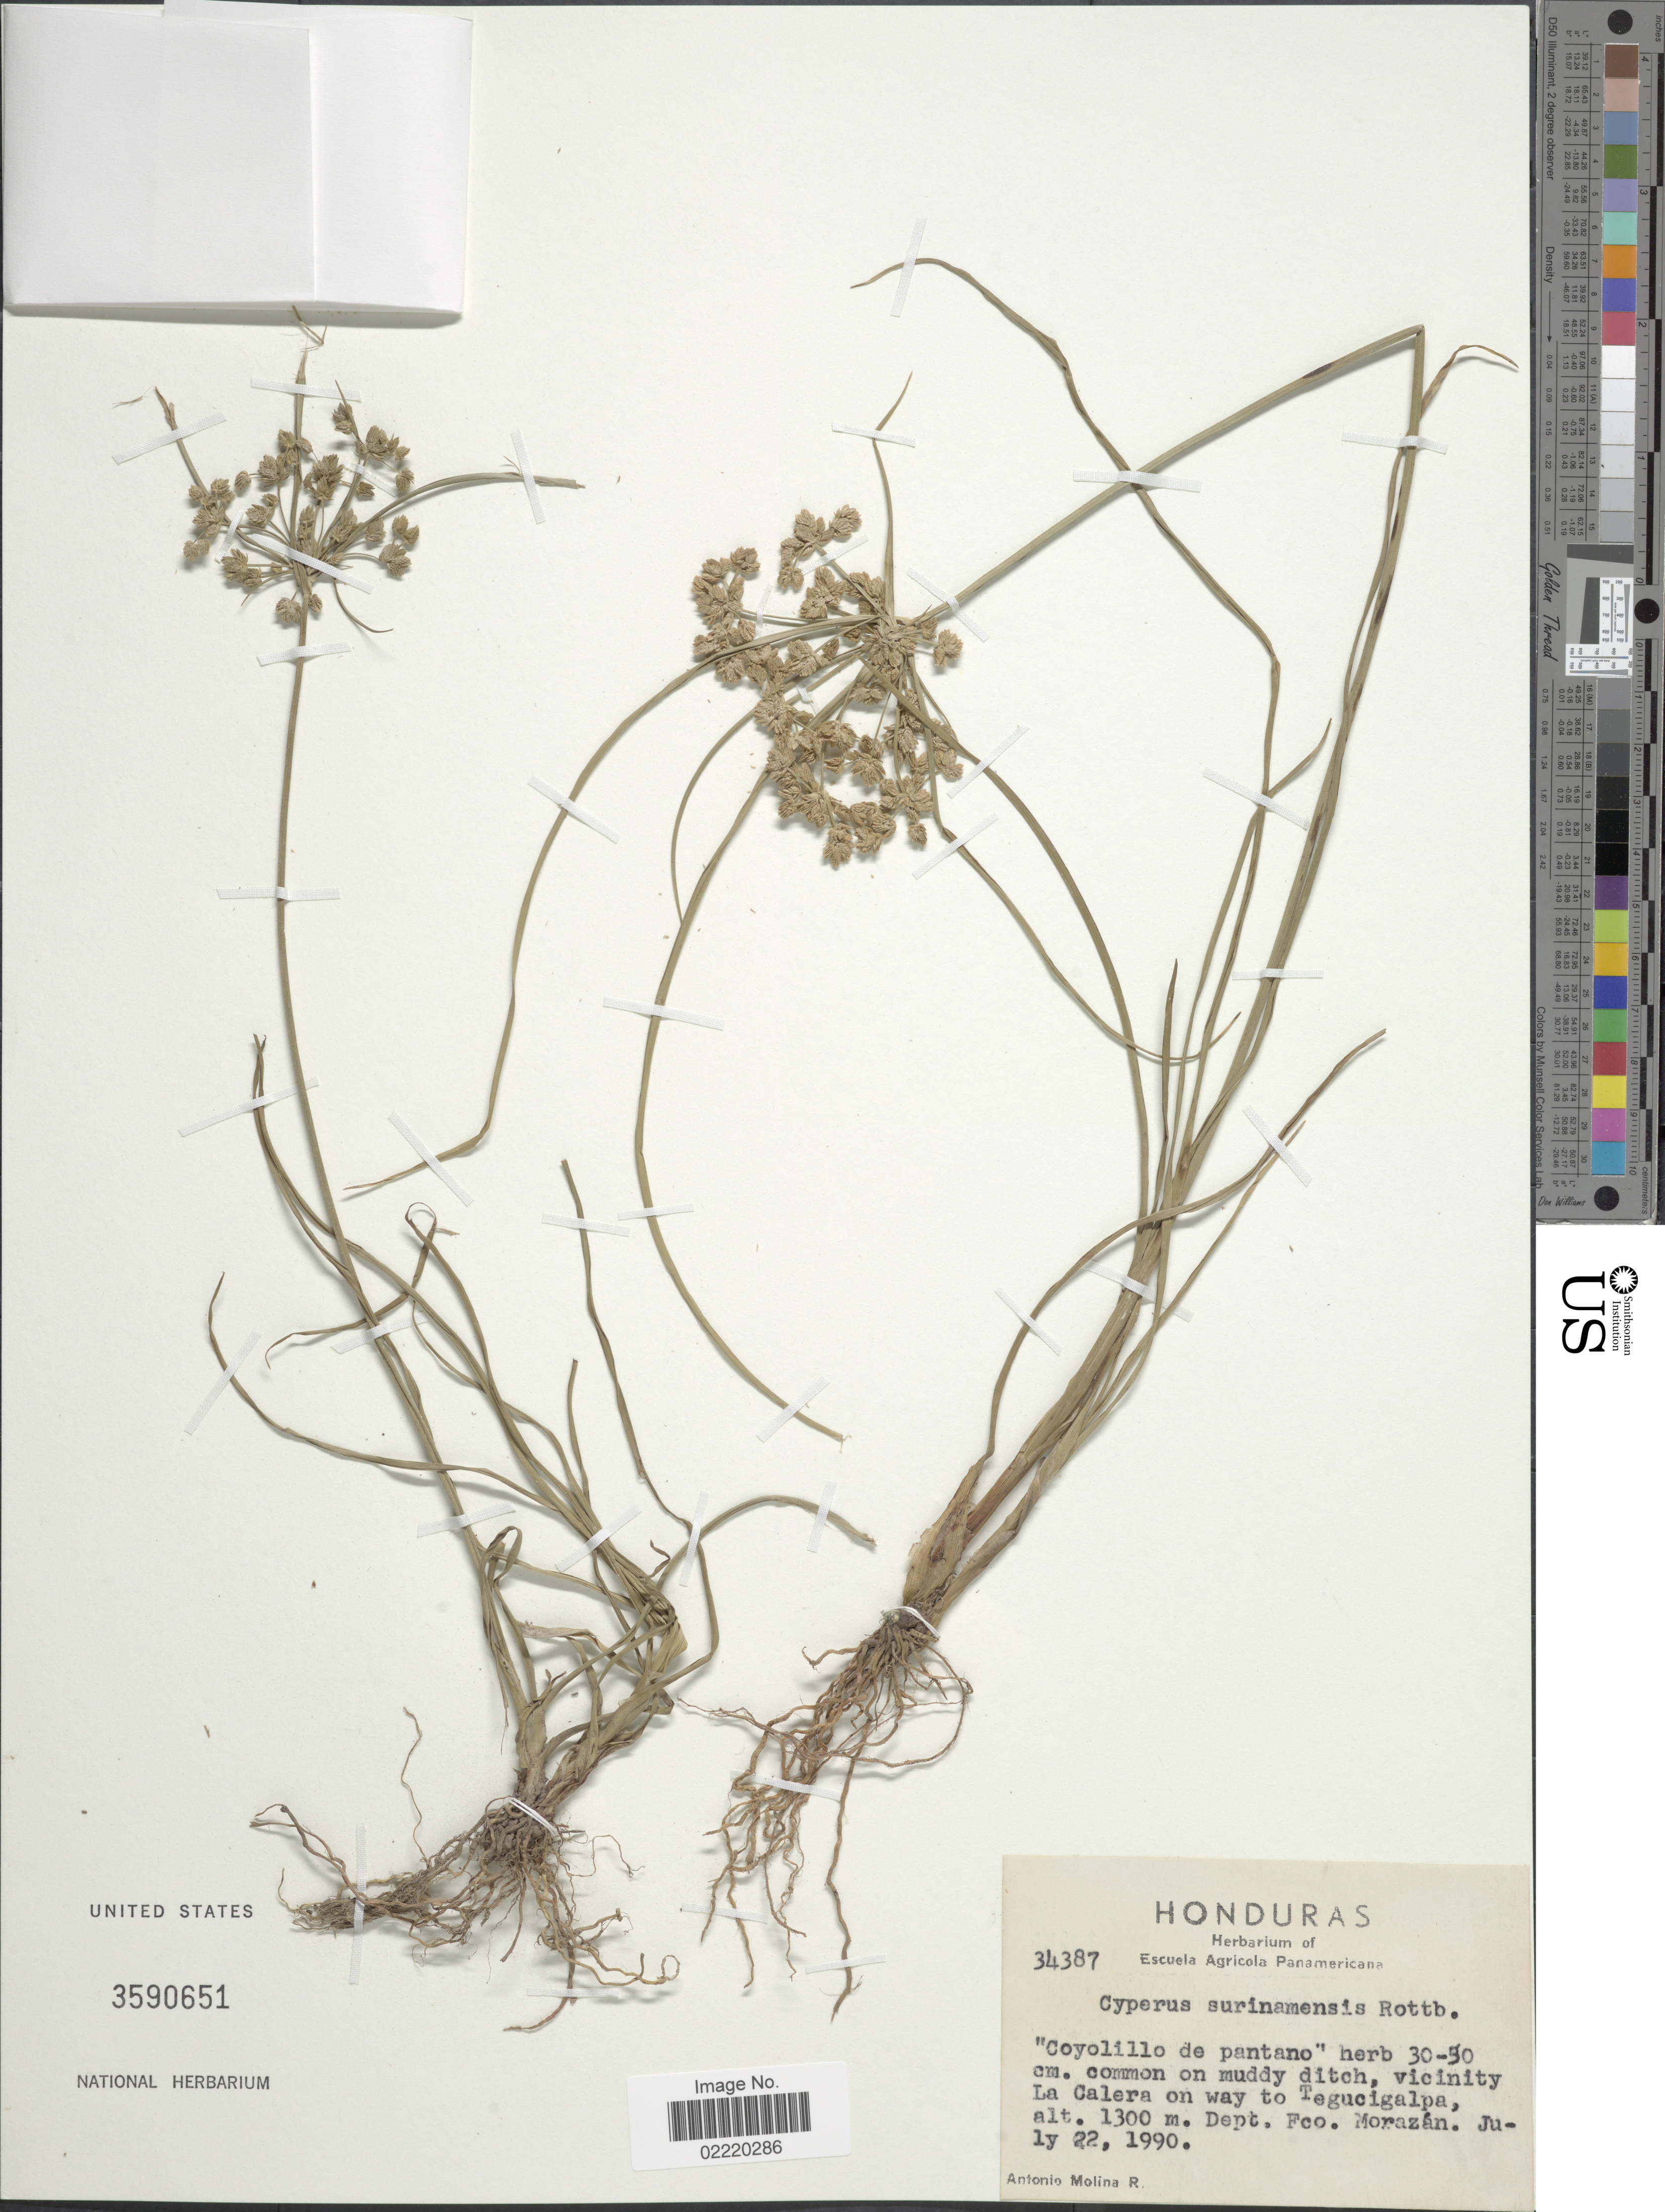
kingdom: Plantae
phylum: Tracheophyta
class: Liliopsida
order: Poales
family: Cyperaceae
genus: Cyperus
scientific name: Cyperus surinamensis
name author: Rottb.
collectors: A. Molina R.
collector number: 34387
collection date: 1990-07-22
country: Honduras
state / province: Fco. Morazán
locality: Coyolillo de pantano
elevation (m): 1300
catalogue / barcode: US 3590651